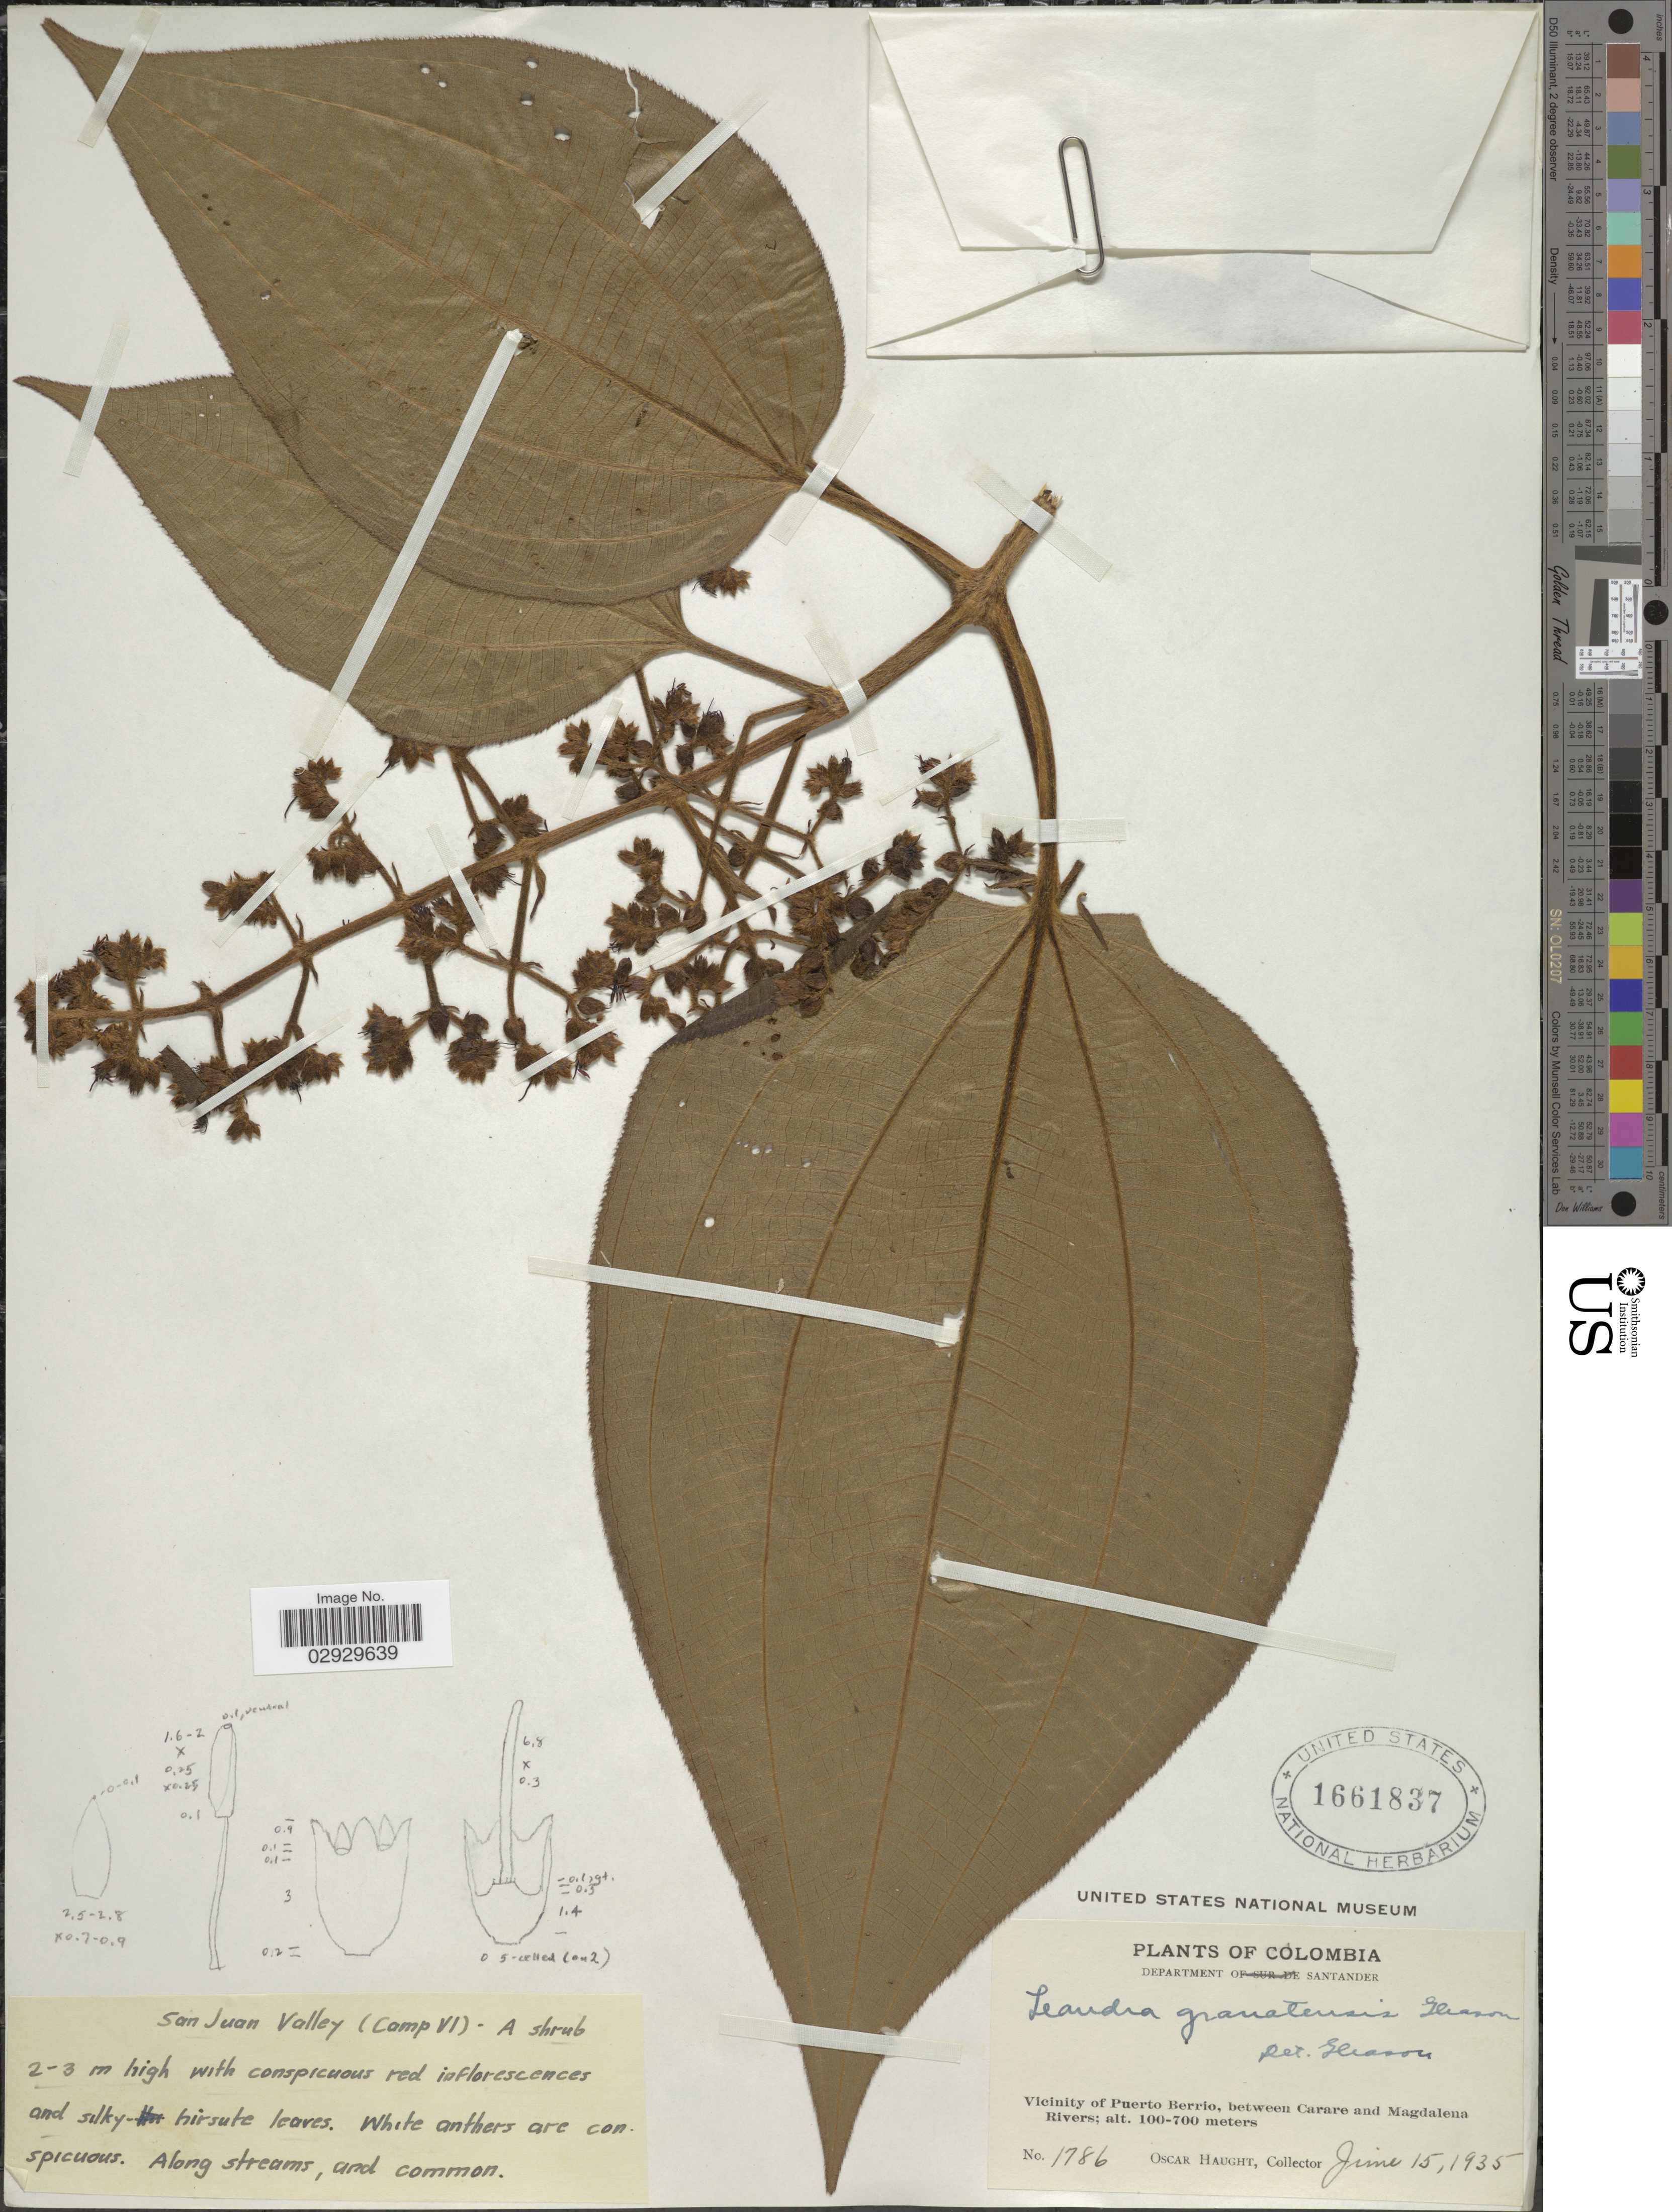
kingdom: Plantae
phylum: Tracheophyta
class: Magnoliopsida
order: Myrtales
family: Melastomataceae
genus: Leandra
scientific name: Leandra granatensis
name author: Gleason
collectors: O. L. Haught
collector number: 1786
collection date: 1935-06-15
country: Colombia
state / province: Santander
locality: Department of Santander. Vicinity of Puerto Berrio, between Carare and Magdalena Rivers. San Juan Valley (Camp VI).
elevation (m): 100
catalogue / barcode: US 1661837